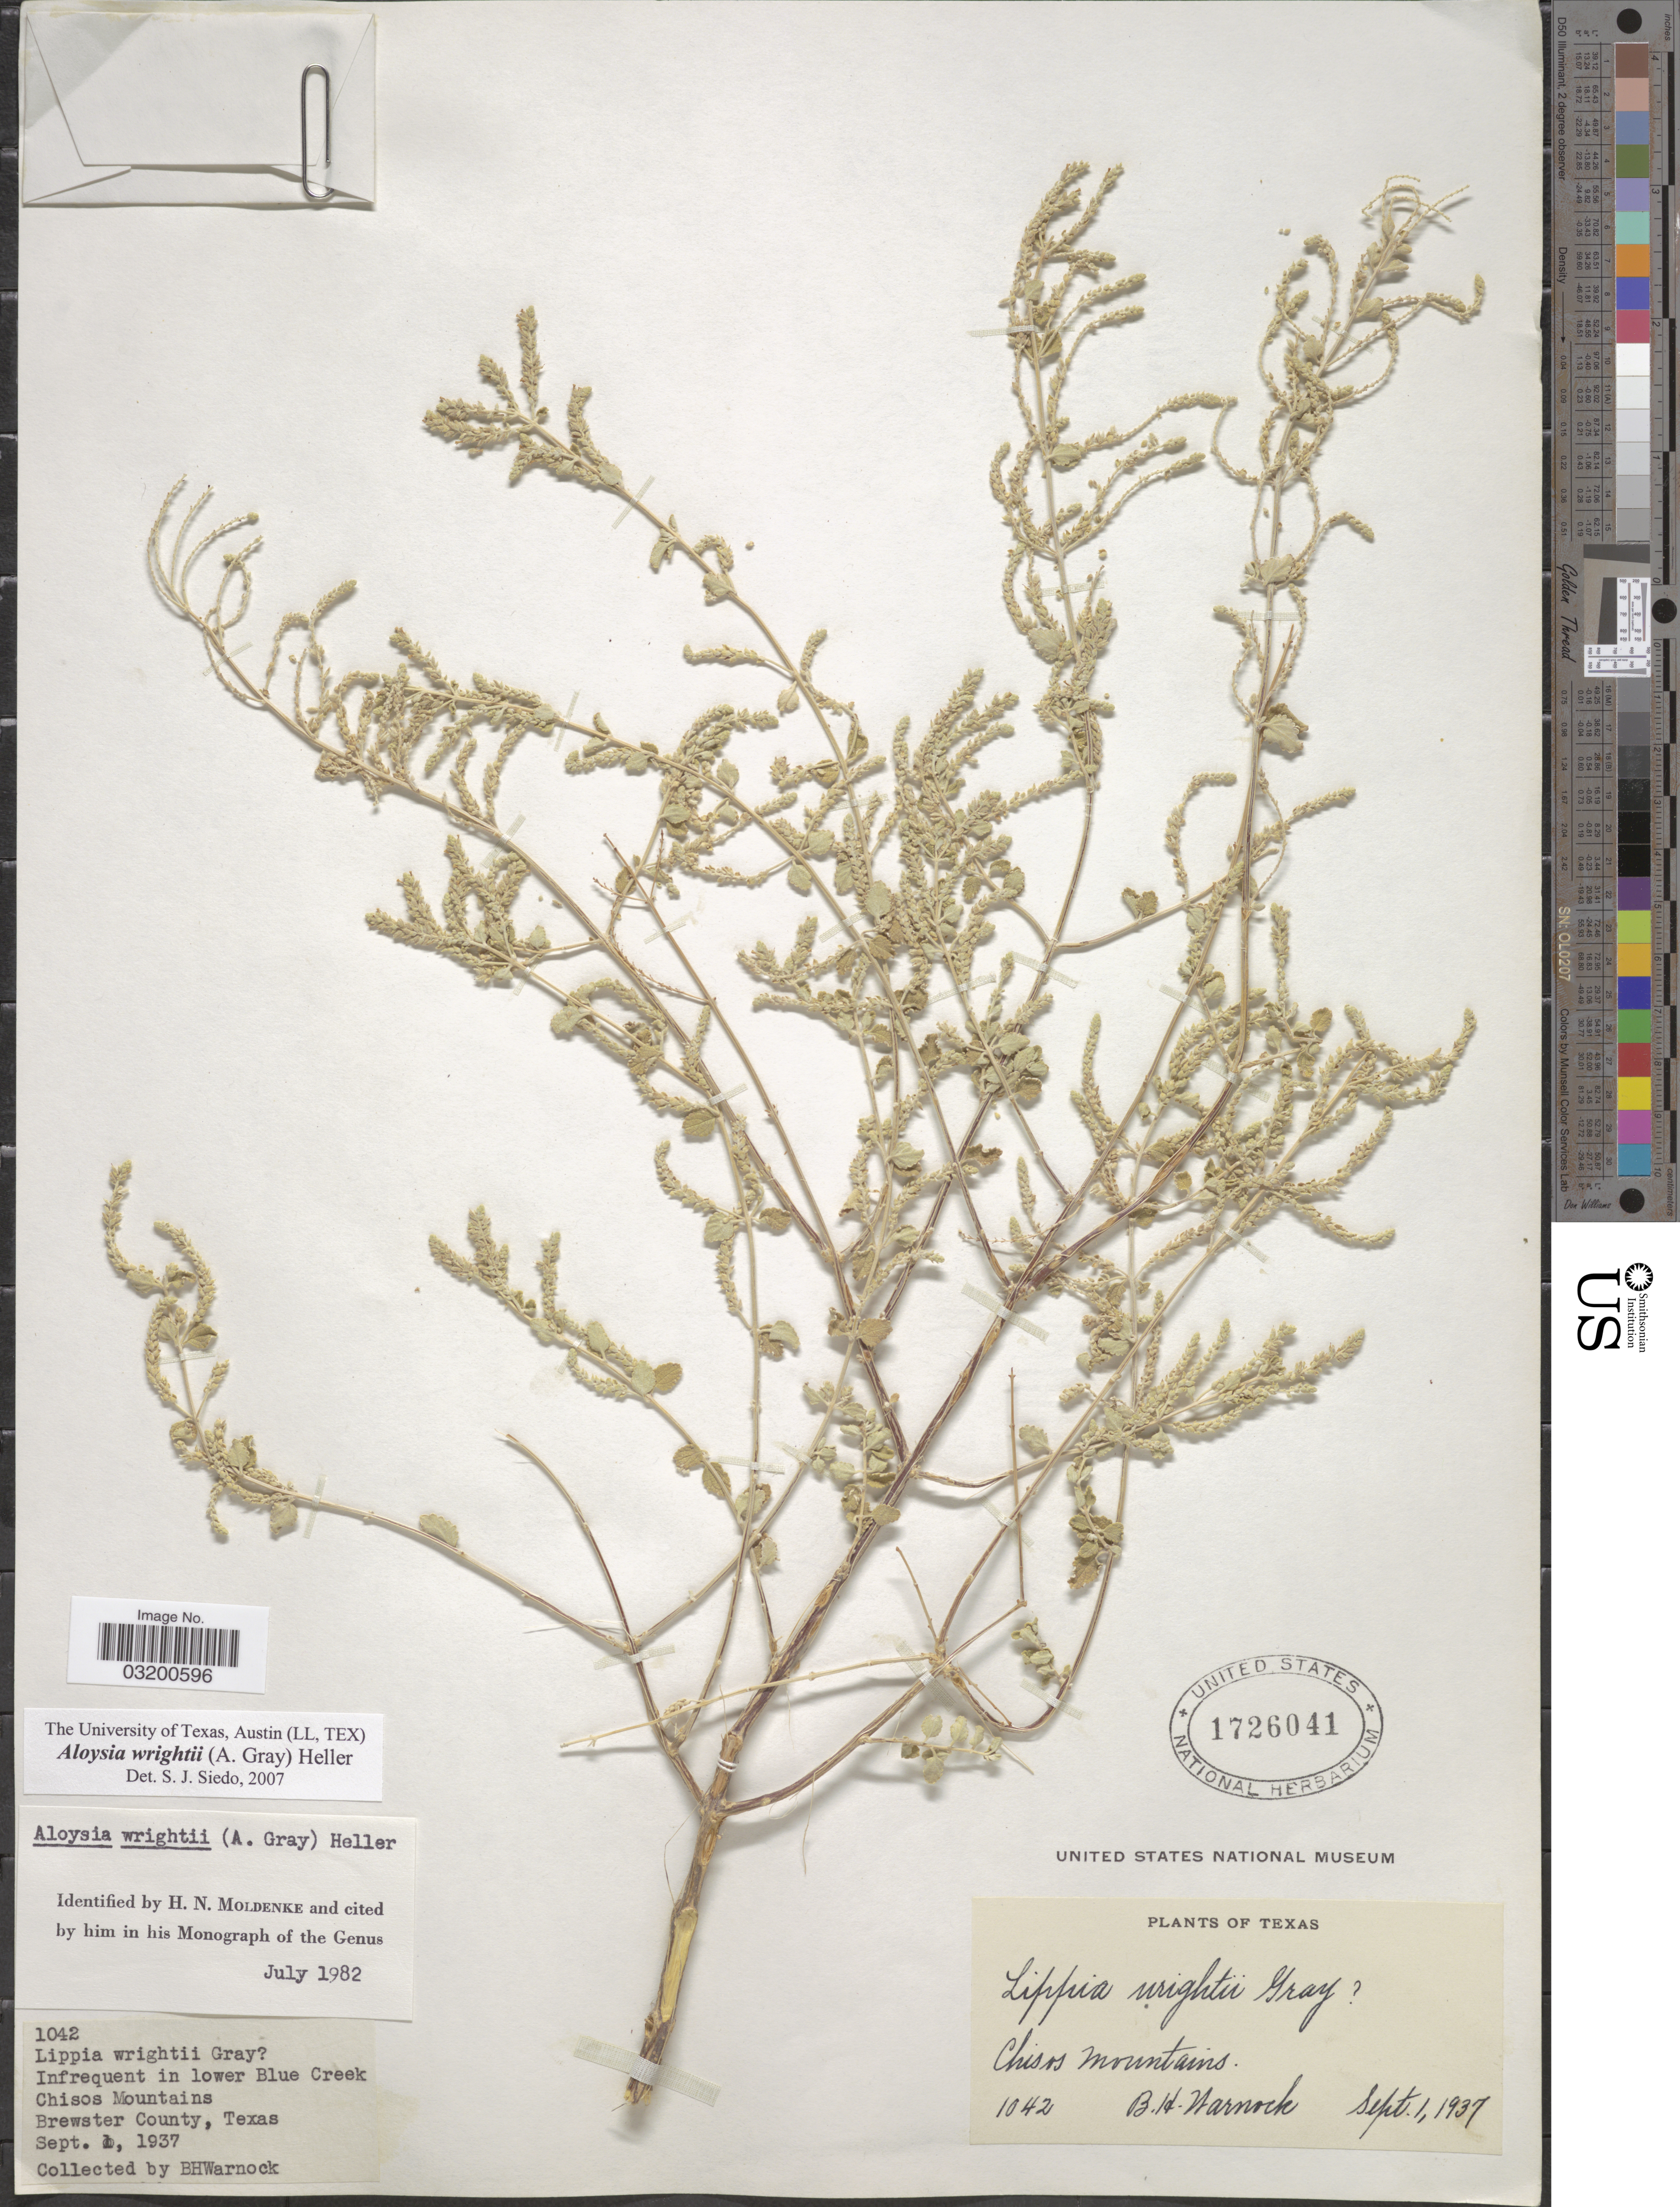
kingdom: Plantae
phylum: Tracheophyta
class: Magnoliopsida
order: Lamiales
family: Verbenaceae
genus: Aloysia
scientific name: Aloysia wrightii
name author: A. Heller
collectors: B. H. Warnock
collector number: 1042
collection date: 1937-09-01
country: United States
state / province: Texas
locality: Infrequent on lower Blue Creek. Chisos Mountains. Brewster County.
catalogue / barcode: US 1726041